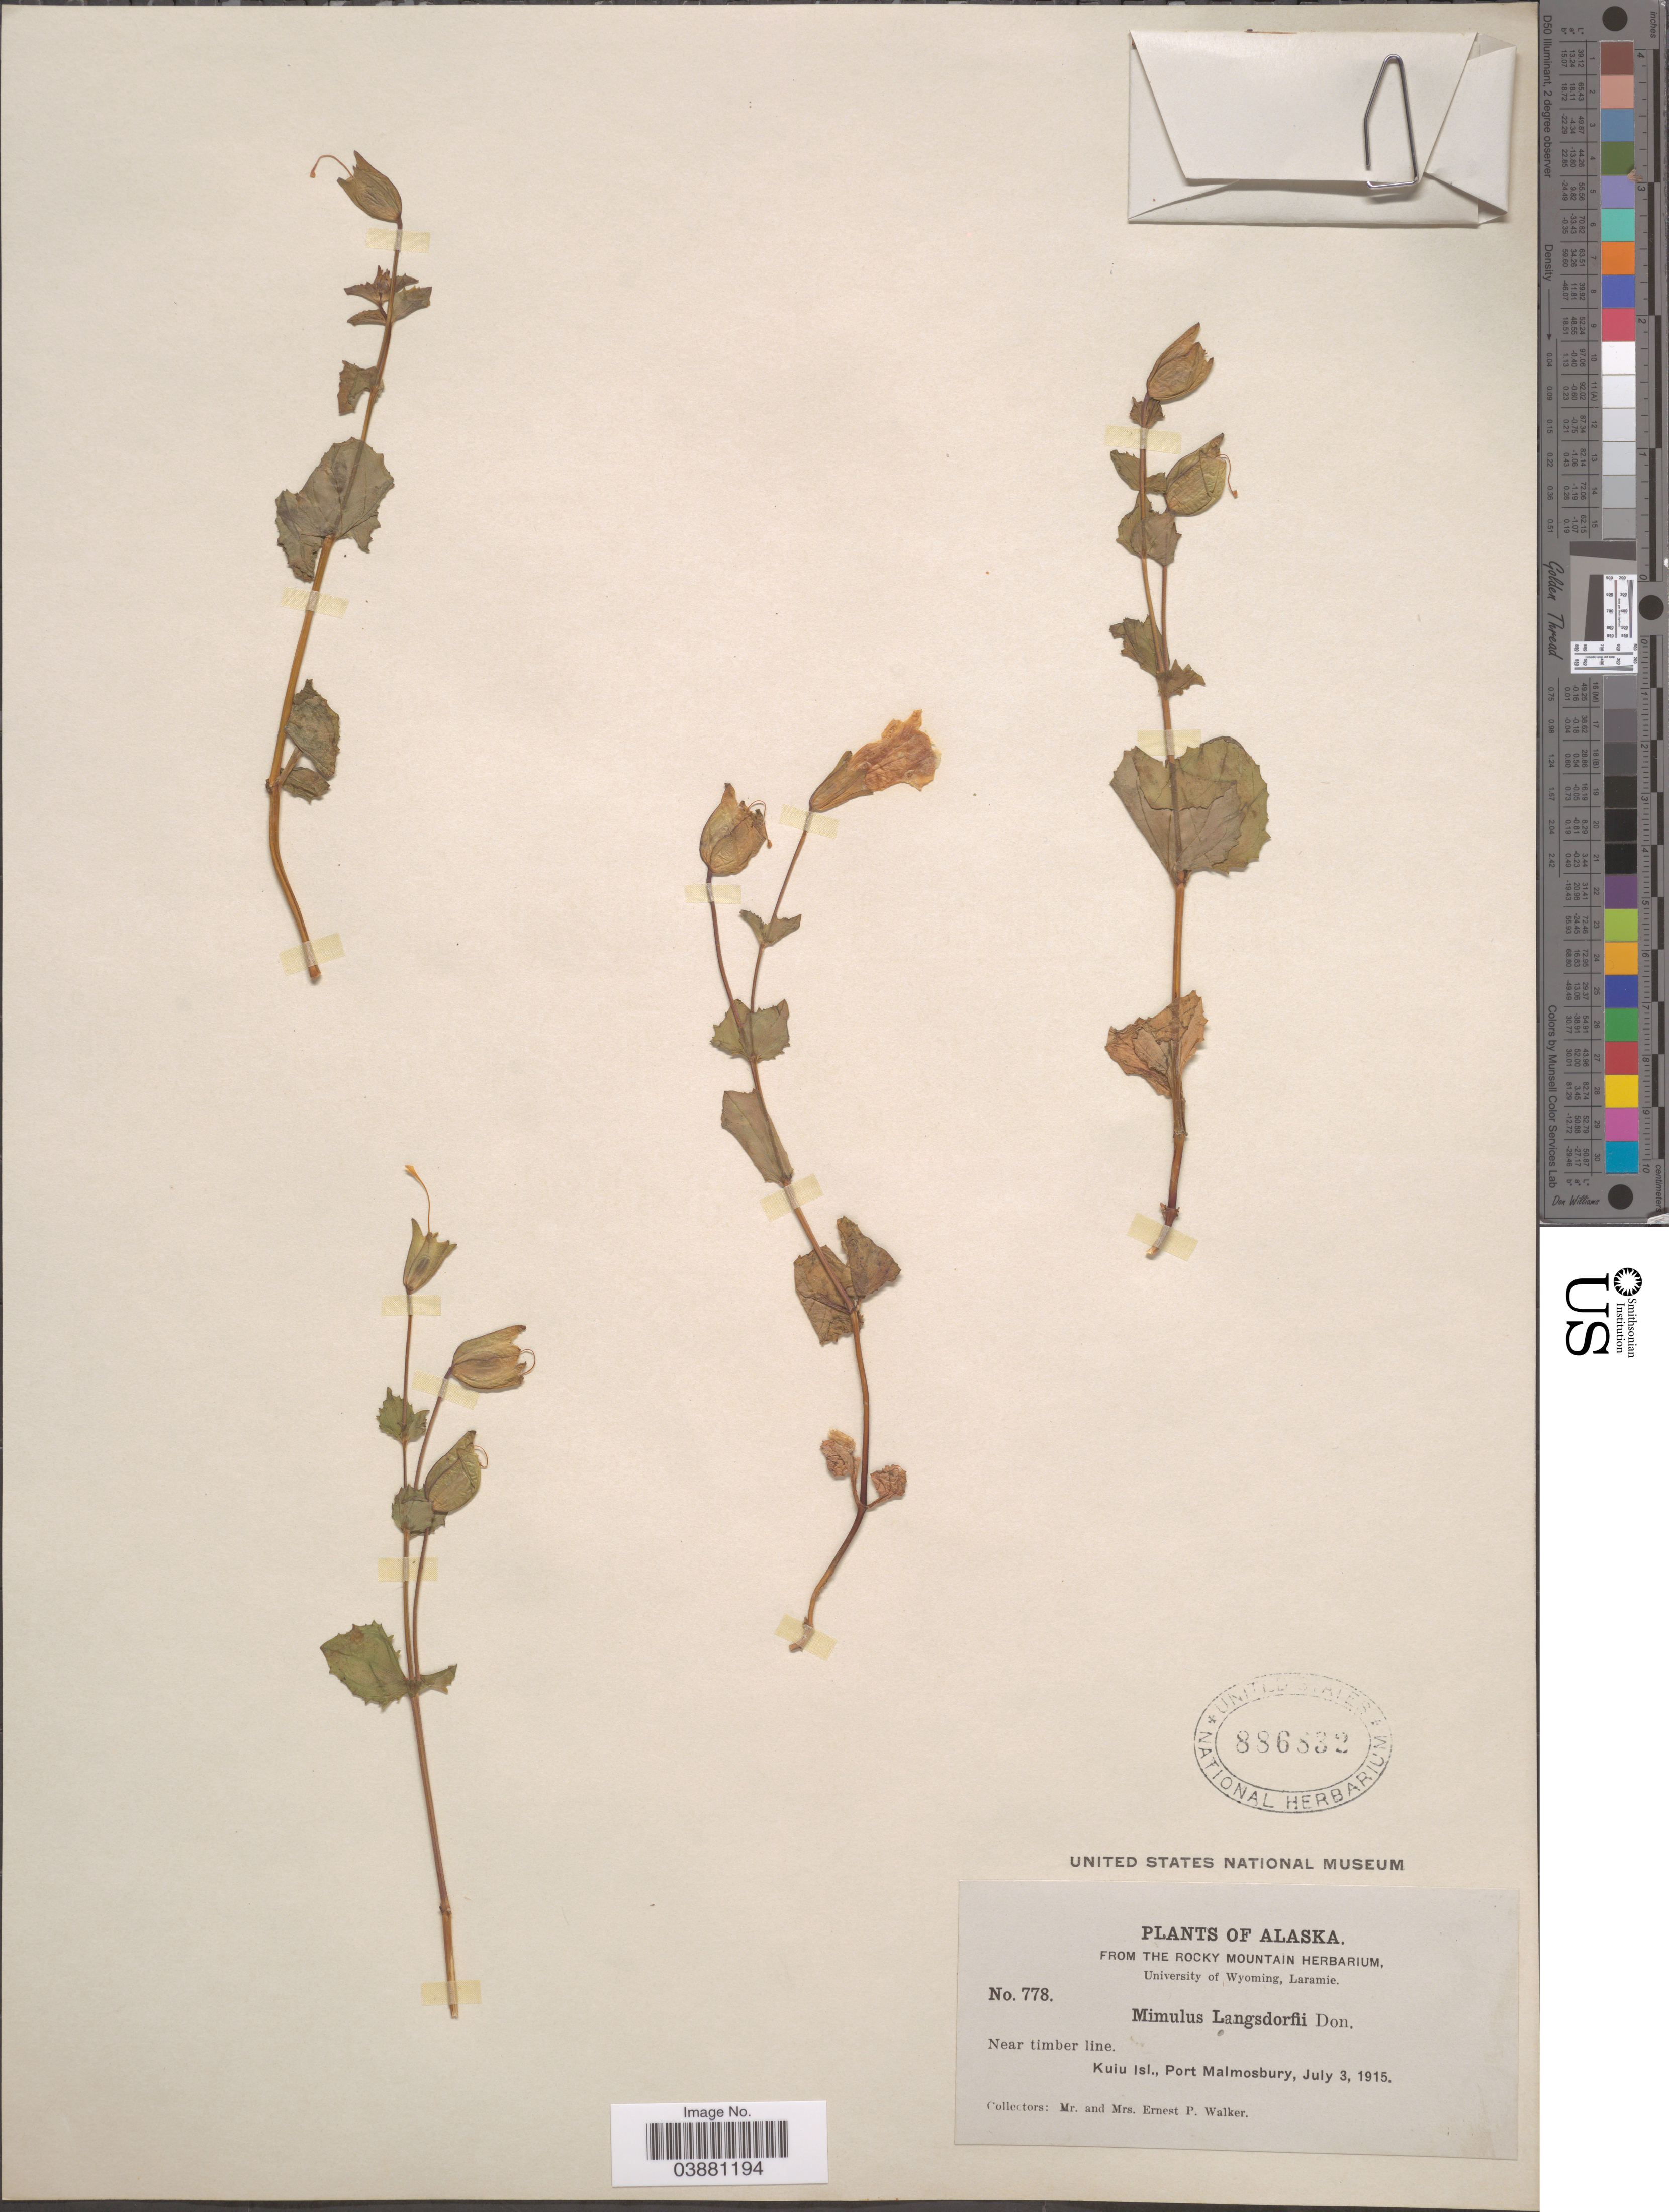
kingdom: Plantae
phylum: Tracheophyta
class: Magnoliopsida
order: Lamiales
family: Phrymaceae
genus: Mimulus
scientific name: Mimulus guttatus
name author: DC.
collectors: E. P. Walker & E. Walker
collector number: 778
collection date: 1915-07-03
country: United States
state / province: Alaska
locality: Kuiu Isl., Port Malmosbury.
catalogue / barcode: US 886832